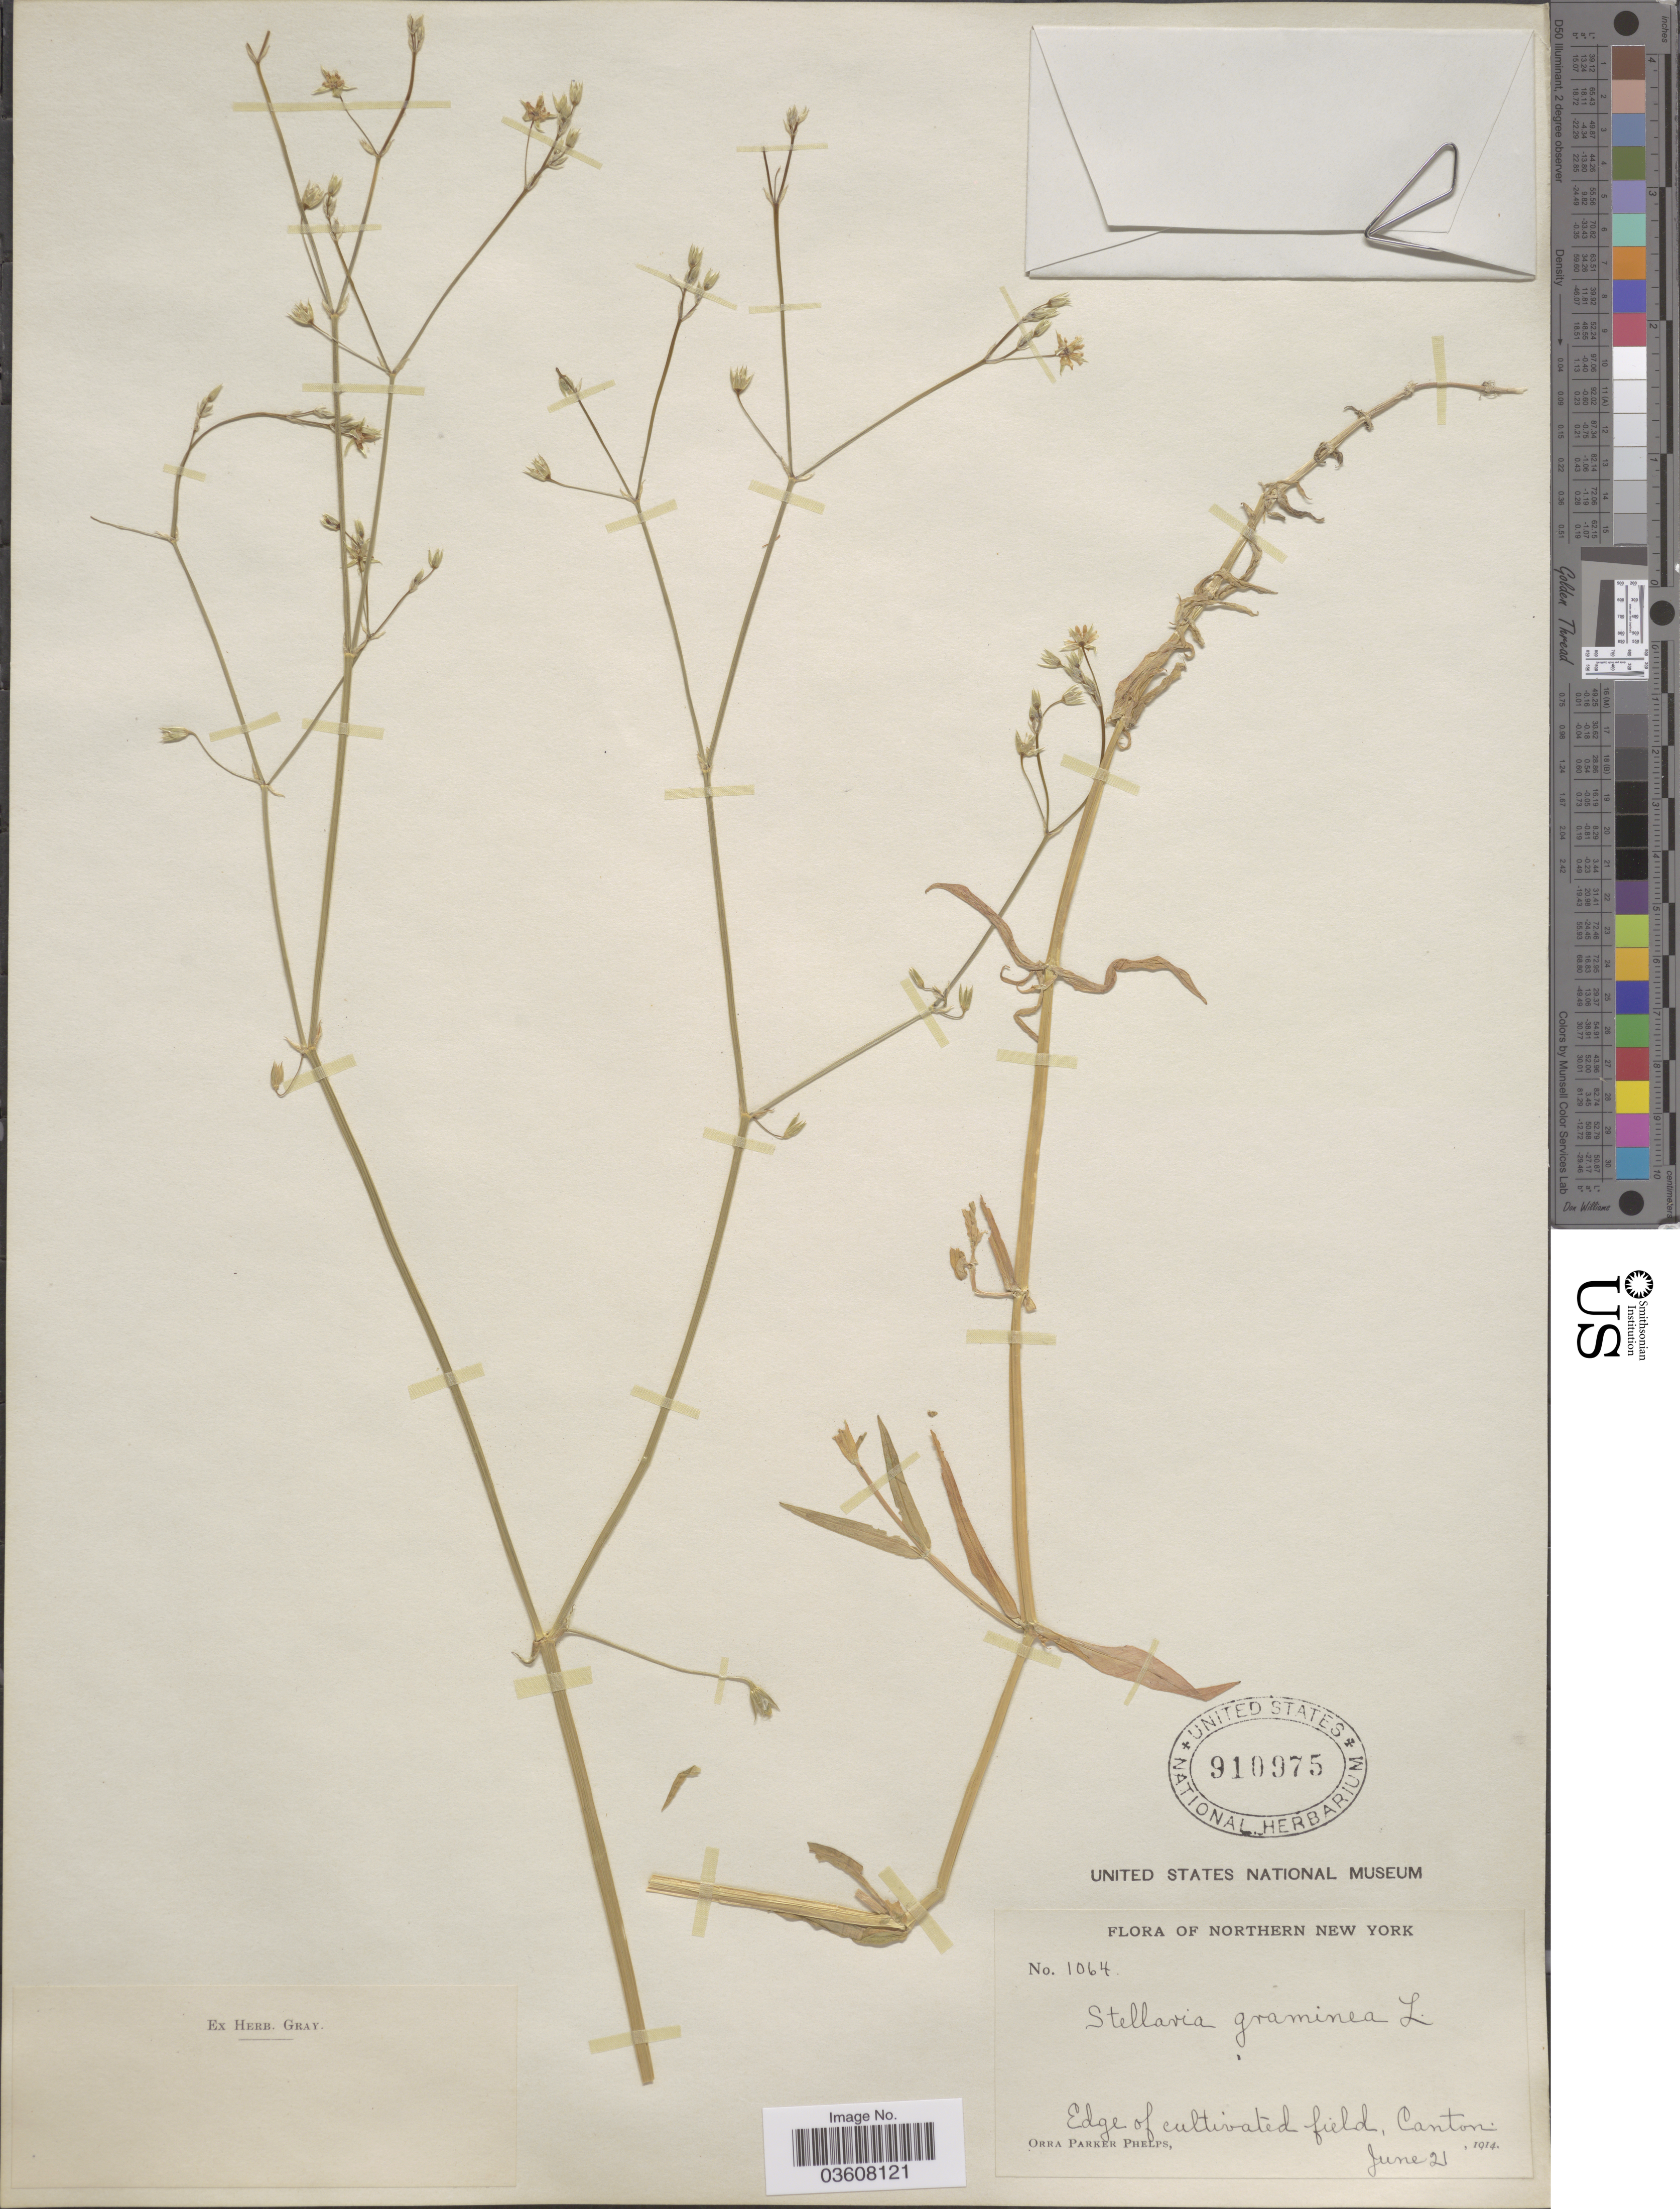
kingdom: Plantae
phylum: Tracheophyta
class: Magnoliopsida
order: Caryophyllales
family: Caryophyllaceae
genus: Stellaria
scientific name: Stellaria graminea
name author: L.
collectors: O. P. Phelps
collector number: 1064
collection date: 1914-06-21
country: United States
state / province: New York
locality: Northern New York. Edge of cultivated field, Canton.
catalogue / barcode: US 910975